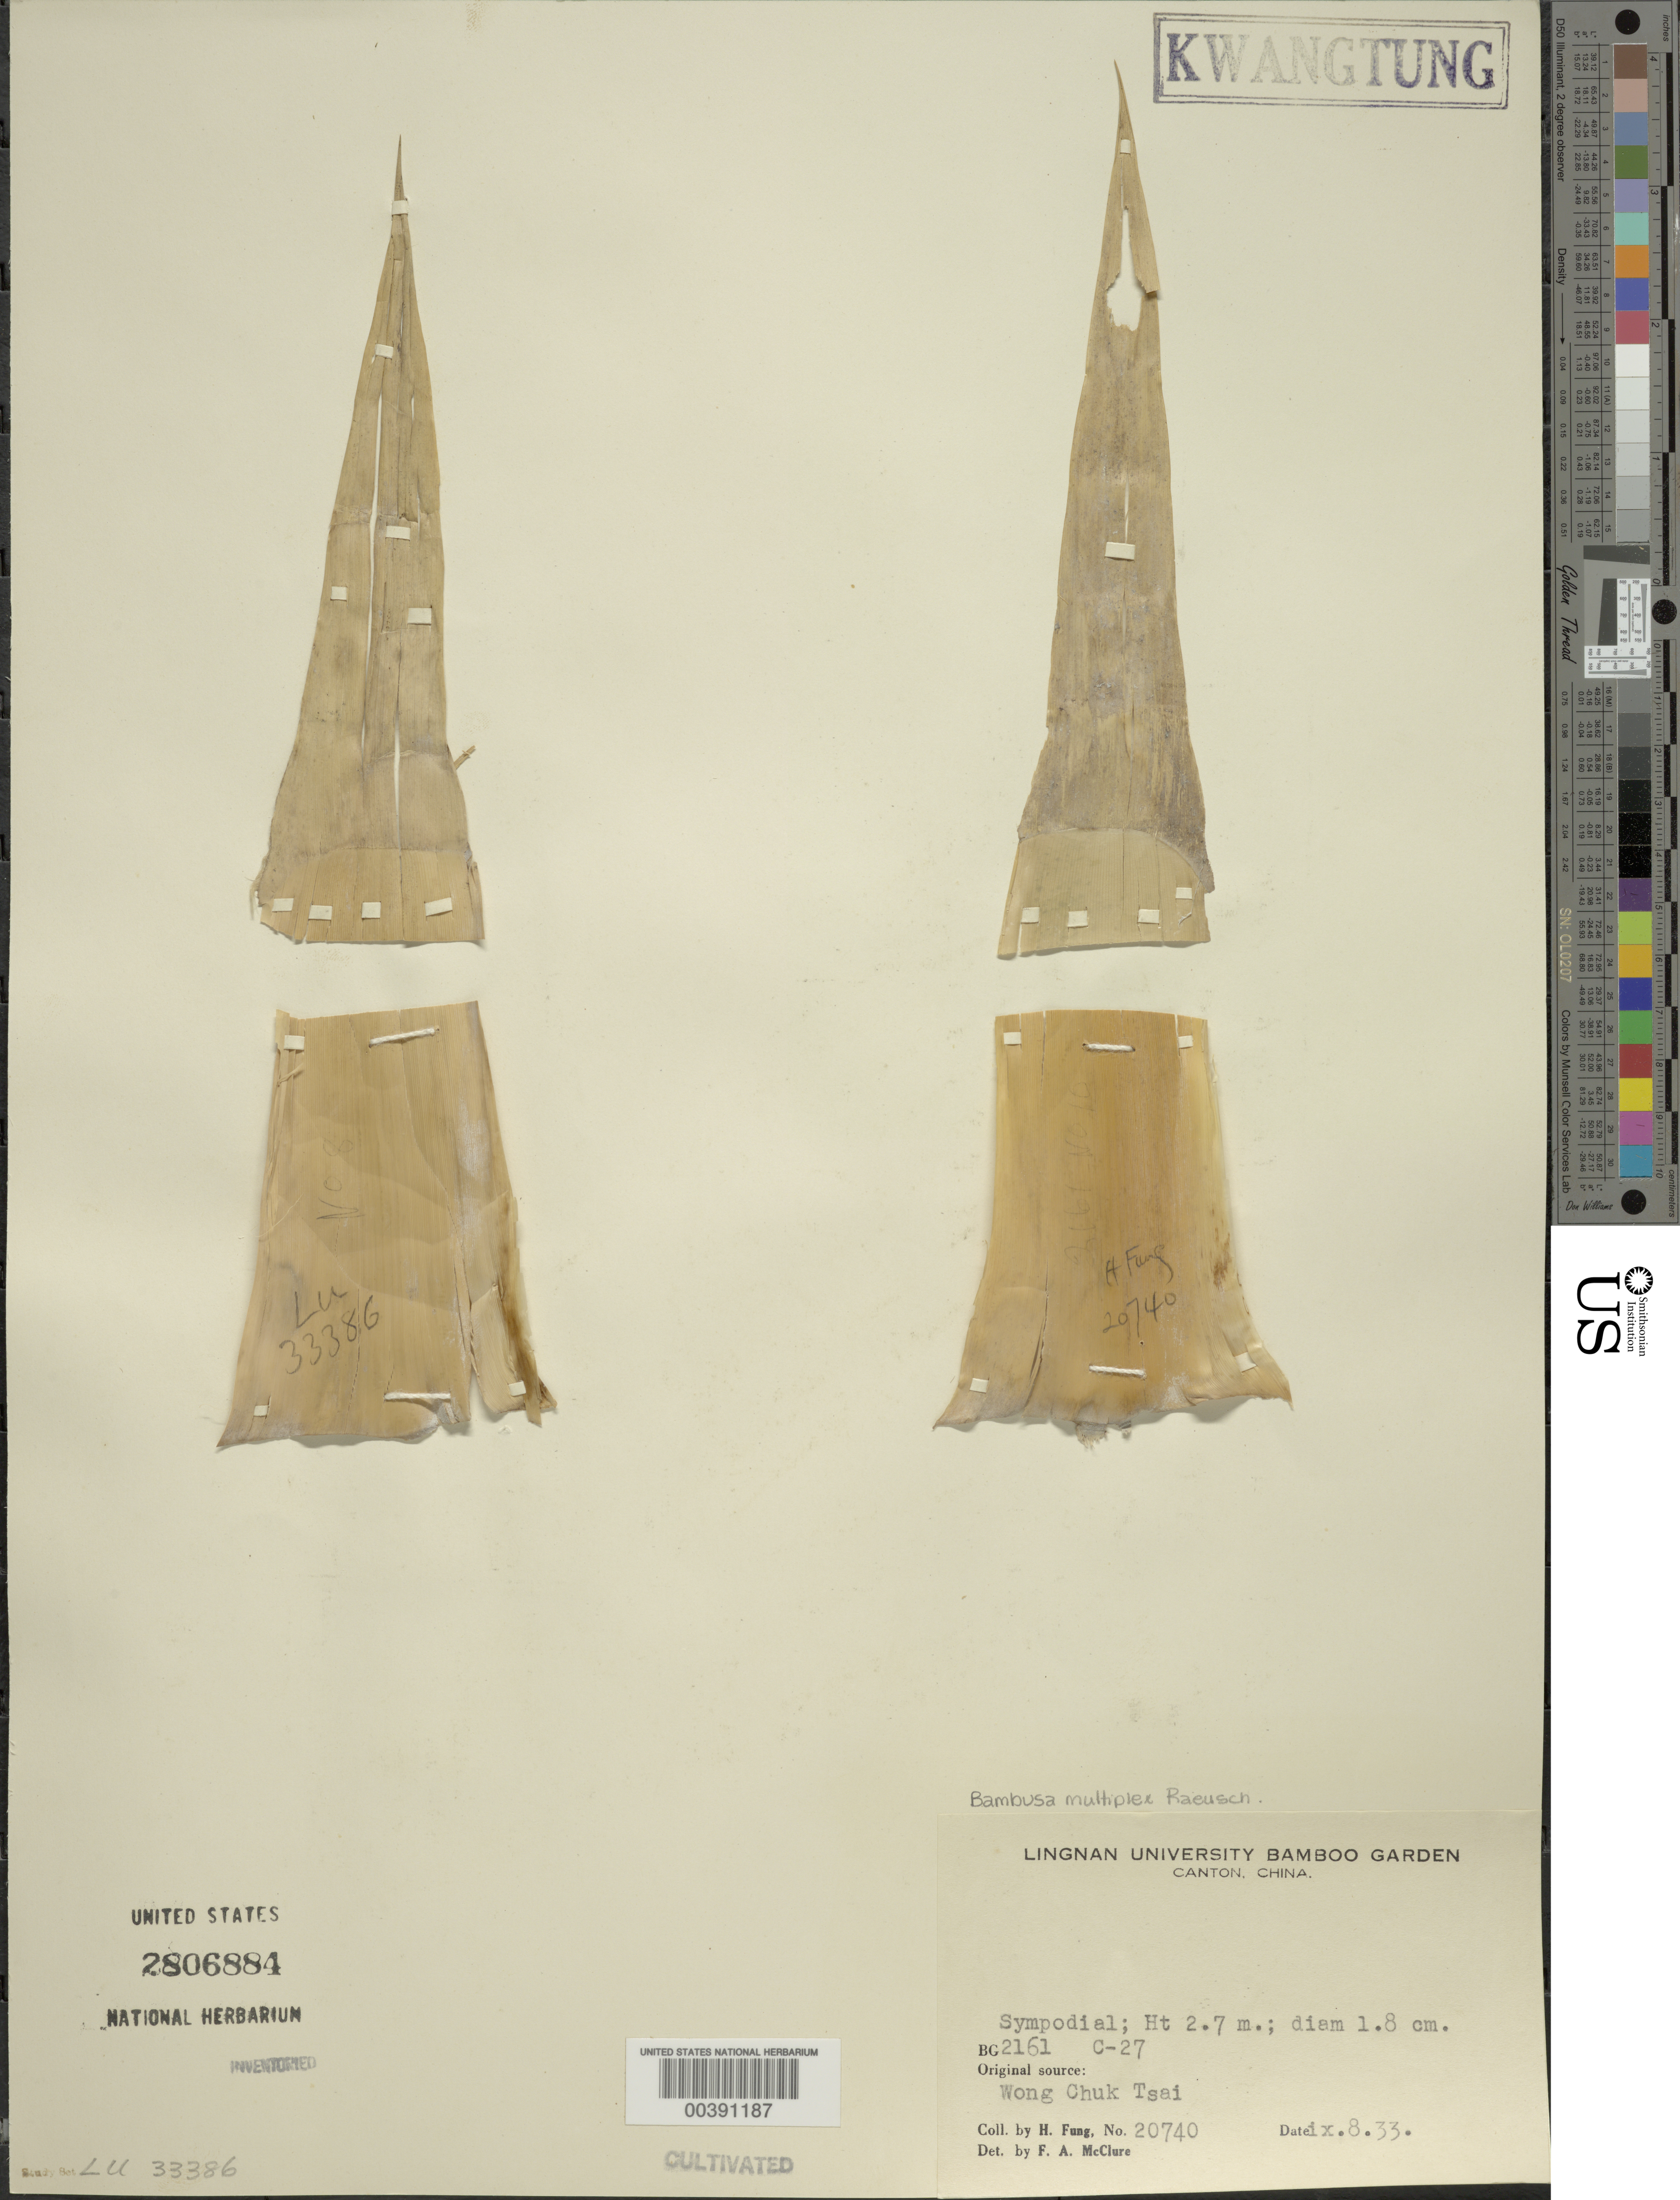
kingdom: Plantae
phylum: Tracheophyta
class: Liliopsida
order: Poales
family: Poaceae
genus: Bambusa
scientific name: Bambusa multiplex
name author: (Lour.) Raeusch. ex Schult. & Schult. f.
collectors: H. L. Fung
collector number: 20740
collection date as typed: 08 Sep 1933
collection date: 1933-09-08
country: China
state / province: Guangdong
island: Honam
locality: Lingnan University Bamboo Garden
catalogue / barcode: US 2806884